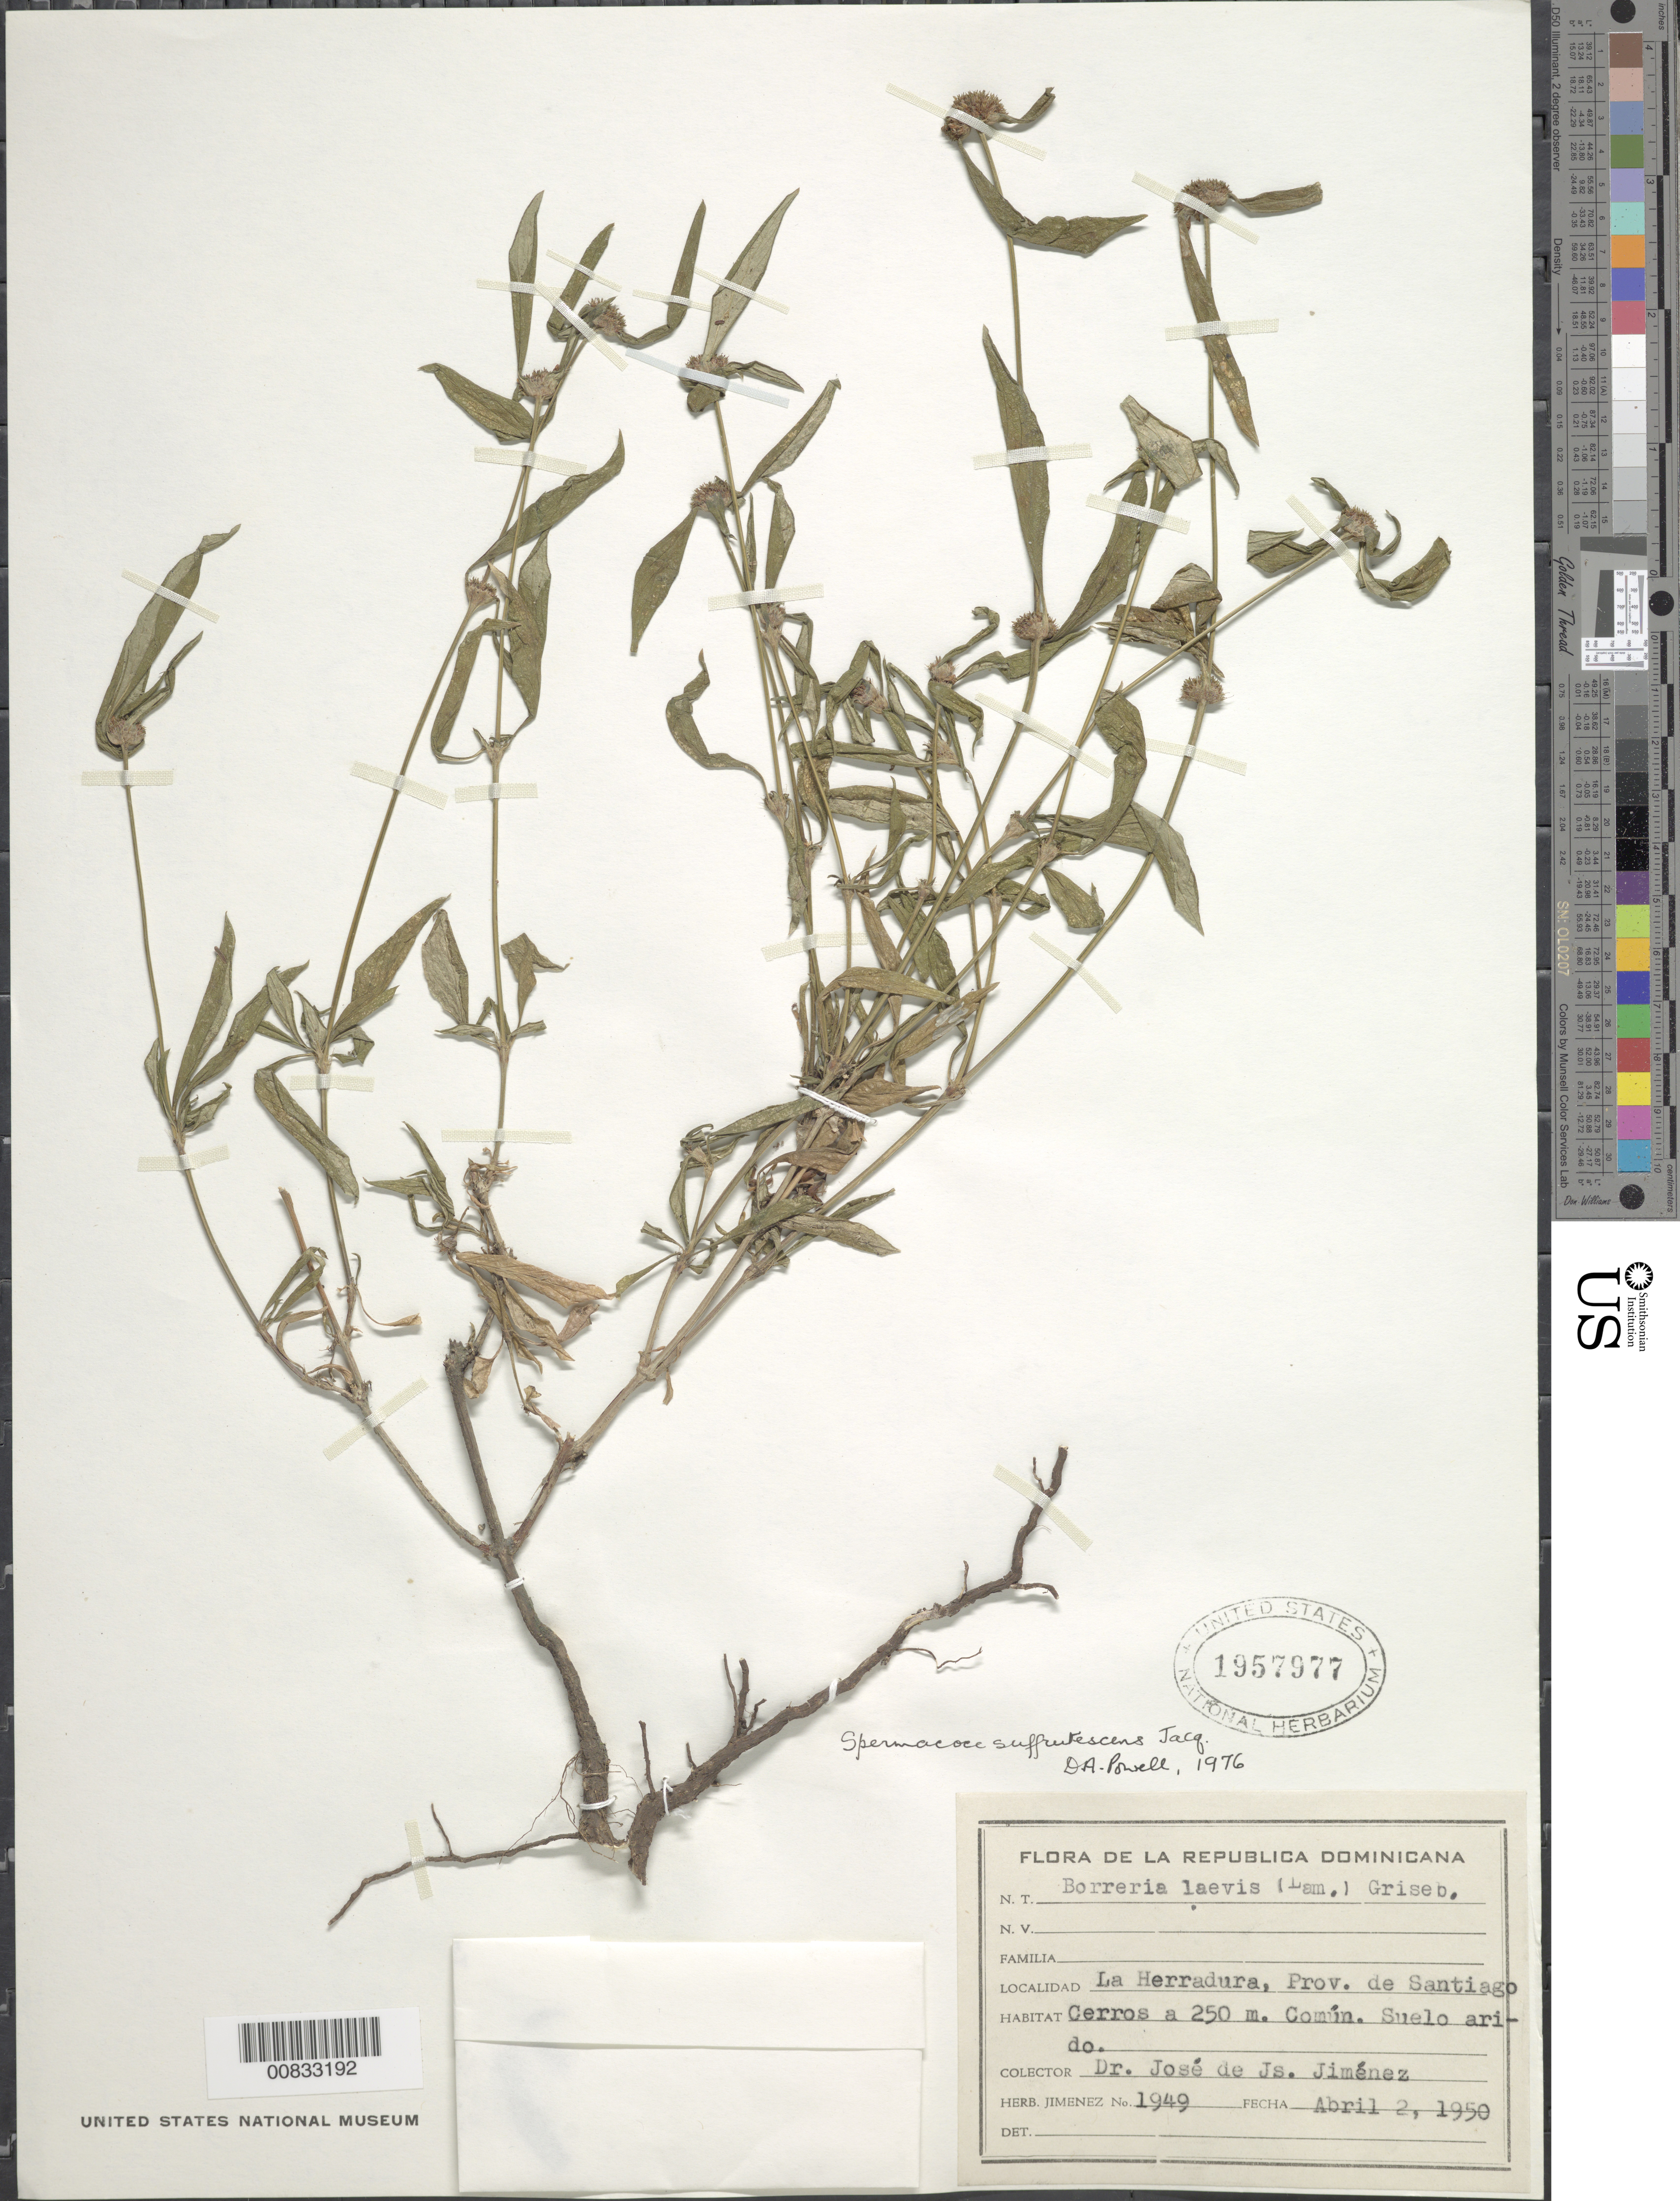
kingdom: Plantae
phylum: Tracheophyta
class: Magnoliopsida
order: Gentianales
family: Rubiaceae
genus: Spermacoce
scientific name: Spermacoce remota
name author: Lam.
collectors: J. J. Jiménez Almonte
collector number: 1949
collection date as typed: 02 Apr 1950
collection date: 1950-04-02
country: Dominican Republic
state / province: Santiago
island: Hispaniola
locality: La Herradura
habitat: Cerros, suelo arido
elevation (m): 250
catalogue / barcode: US 1957977